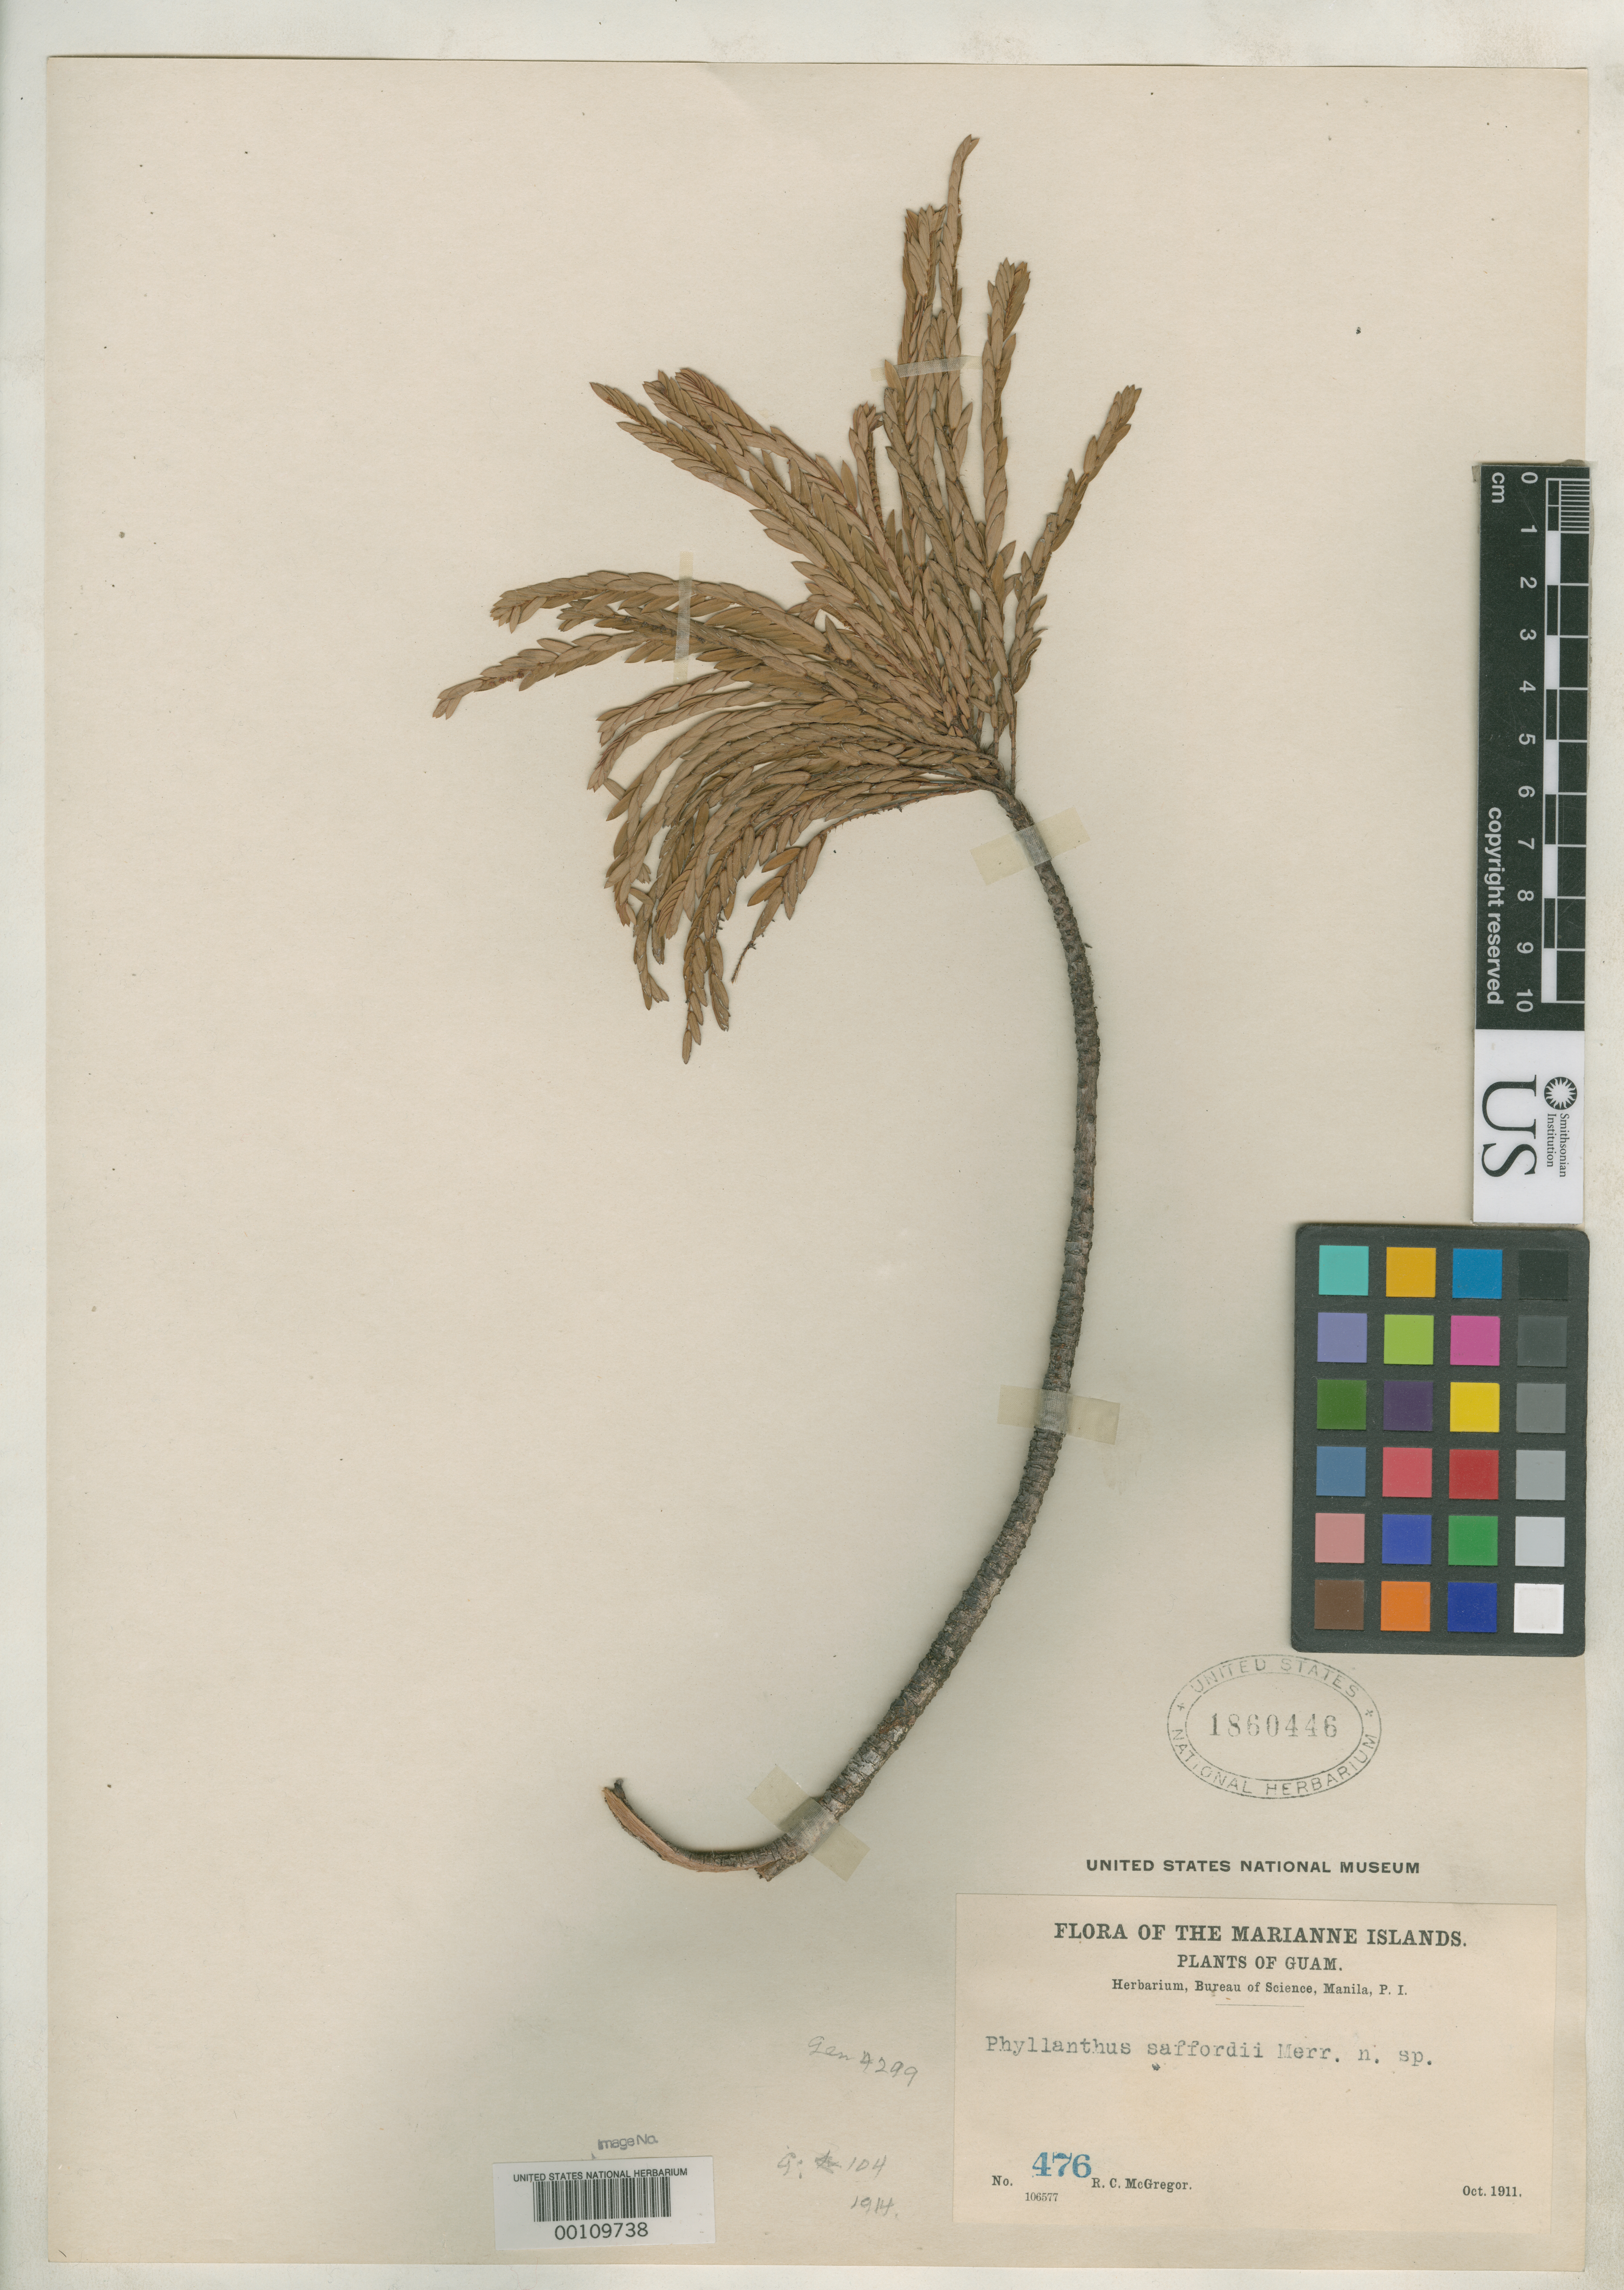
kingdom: Plantae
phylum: Tracheophyta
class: Magnoliopsida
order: Malpighiales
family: Phyllanthaceae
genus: Phyllanthus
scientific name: Phyllanthus saffordii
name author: Merr.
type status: Isotype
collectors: R. C. McGregor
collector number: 476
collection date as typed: Oct 1911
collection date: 1911-10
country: Guam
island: Guam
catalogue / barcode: US 1860446